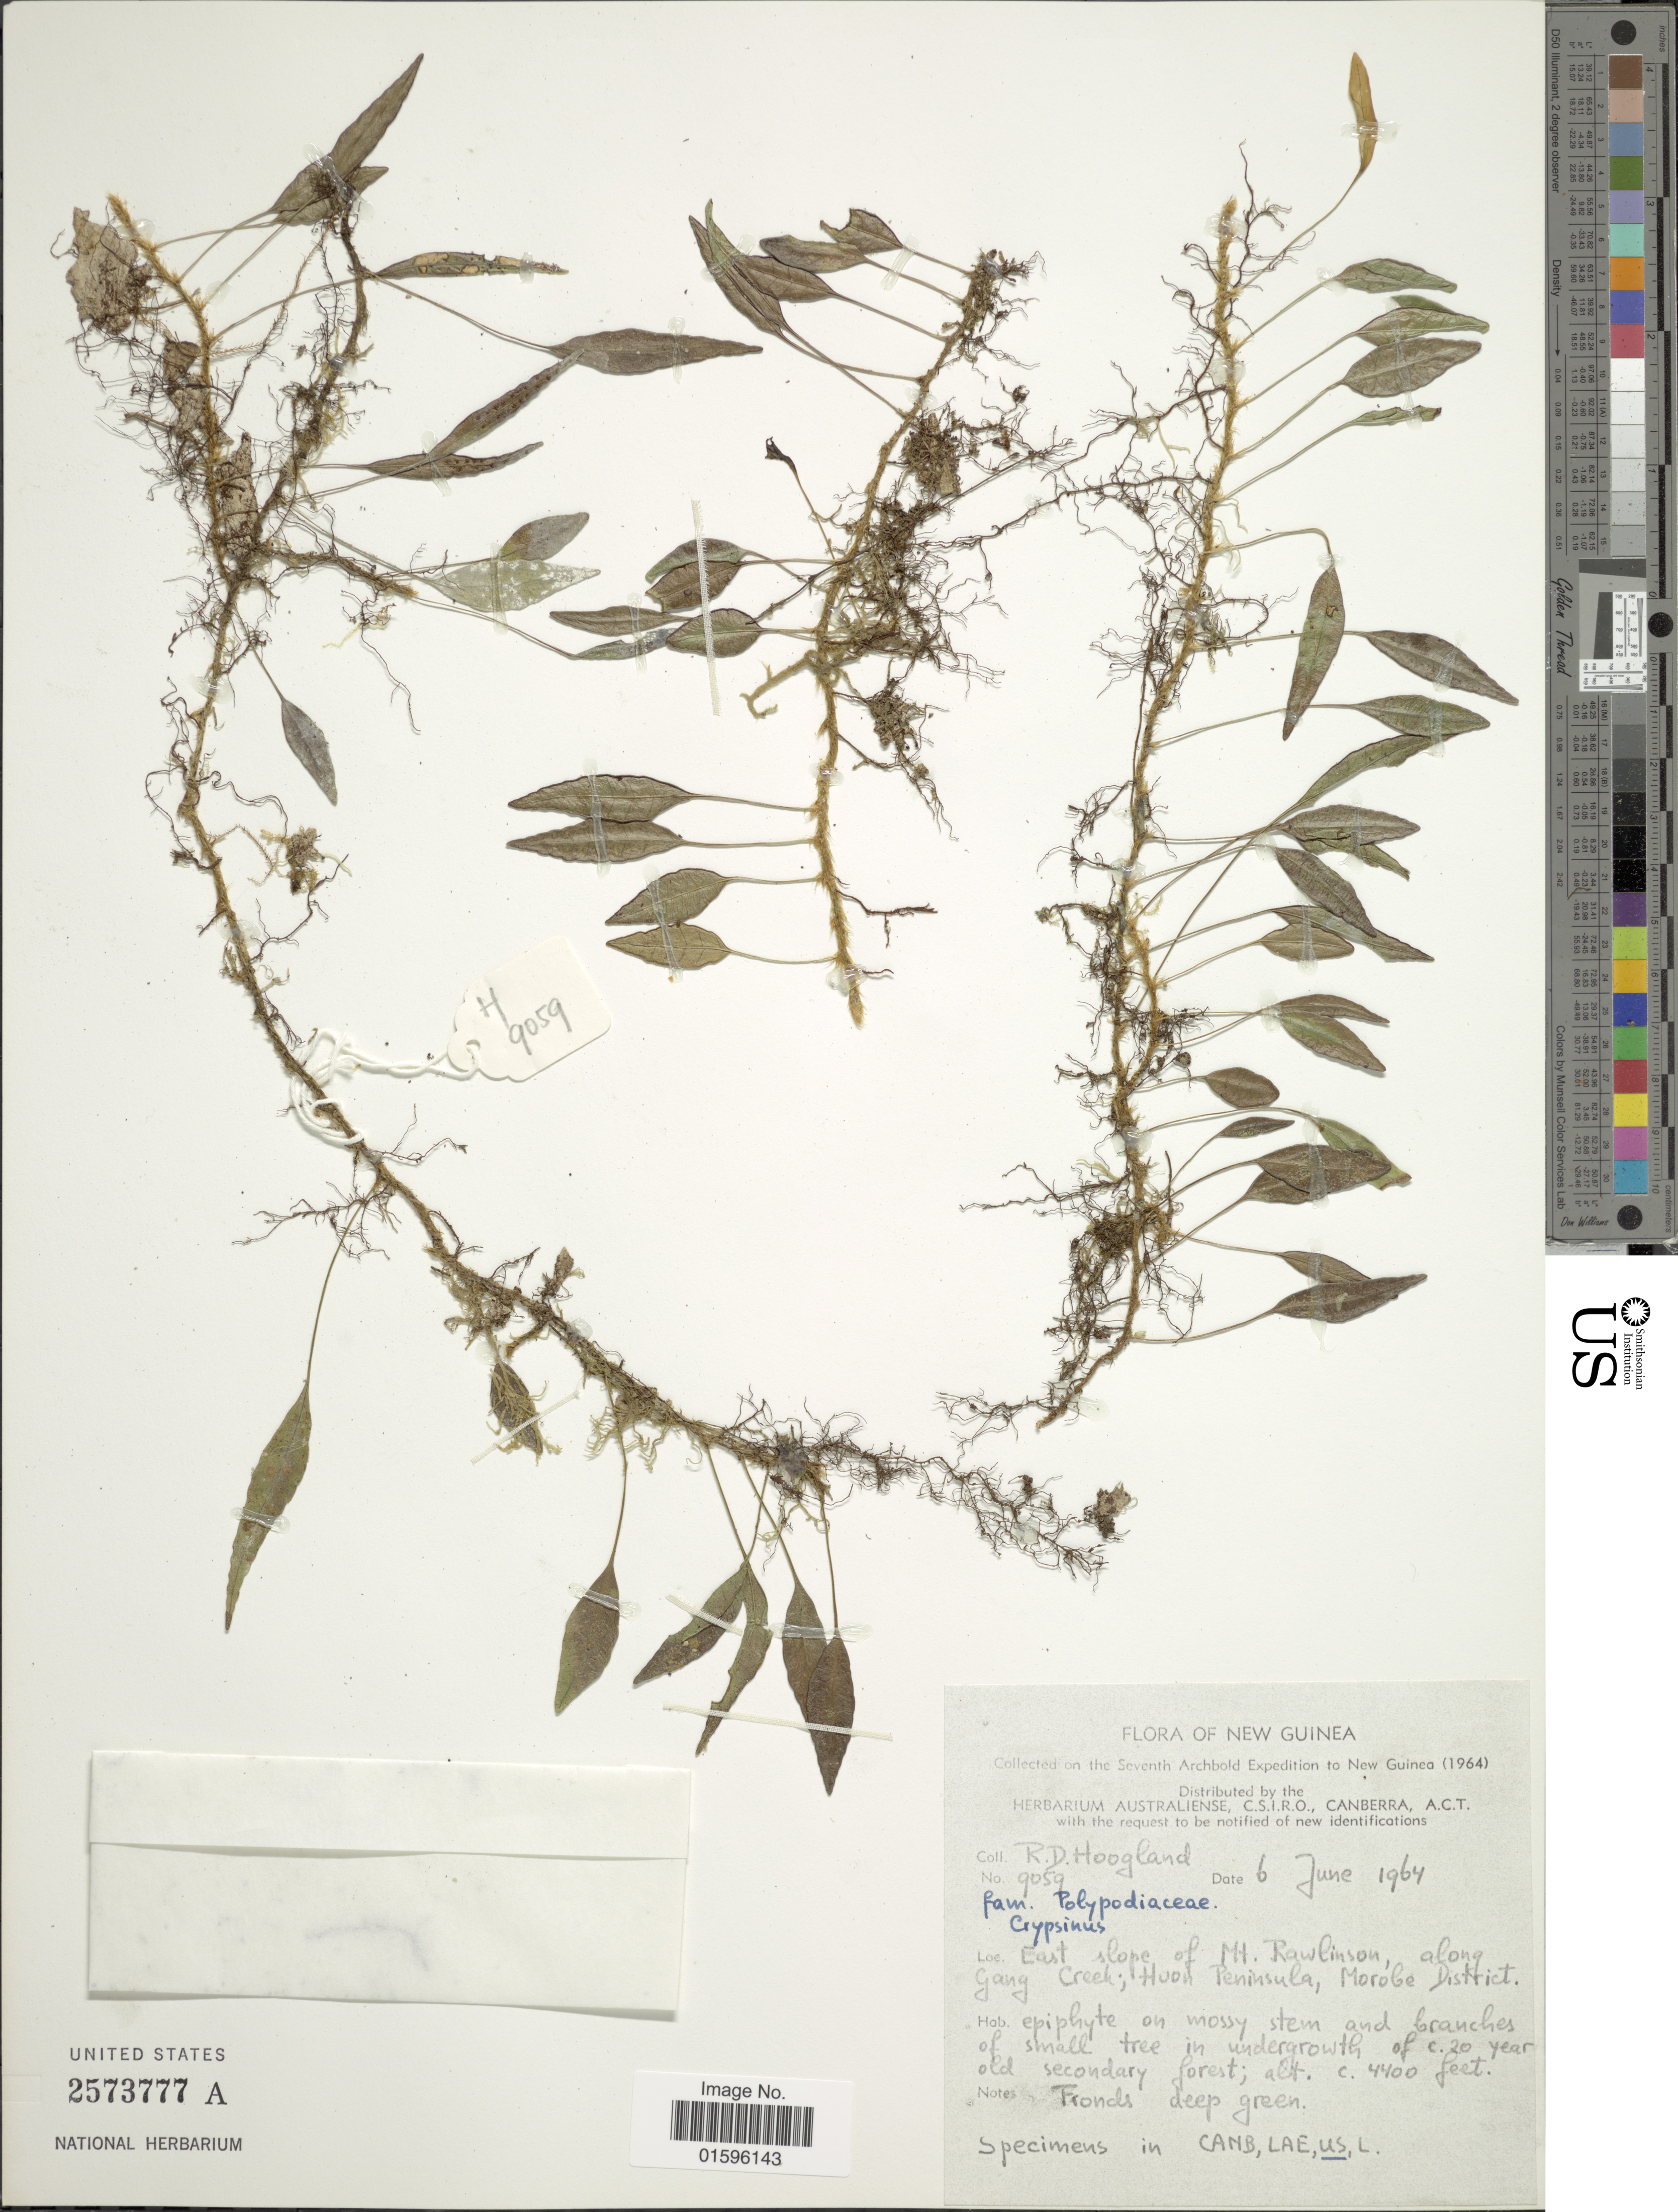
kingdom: Plantae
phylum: Tracheophyta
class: Polypodiopsida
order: Polypodiales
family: Polypodiaceae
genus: Polypodium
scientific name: Polypodium sp.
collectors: R. D. Hoogland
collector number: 9059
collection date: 1964-06-06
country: Papua New Guinea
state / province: Morobe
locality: New Guinea, East slope of Mt. Rawlinson, along Gang Creek; Huon Peninsula, Morobe District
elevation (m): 1341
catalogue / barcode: US 2573777A